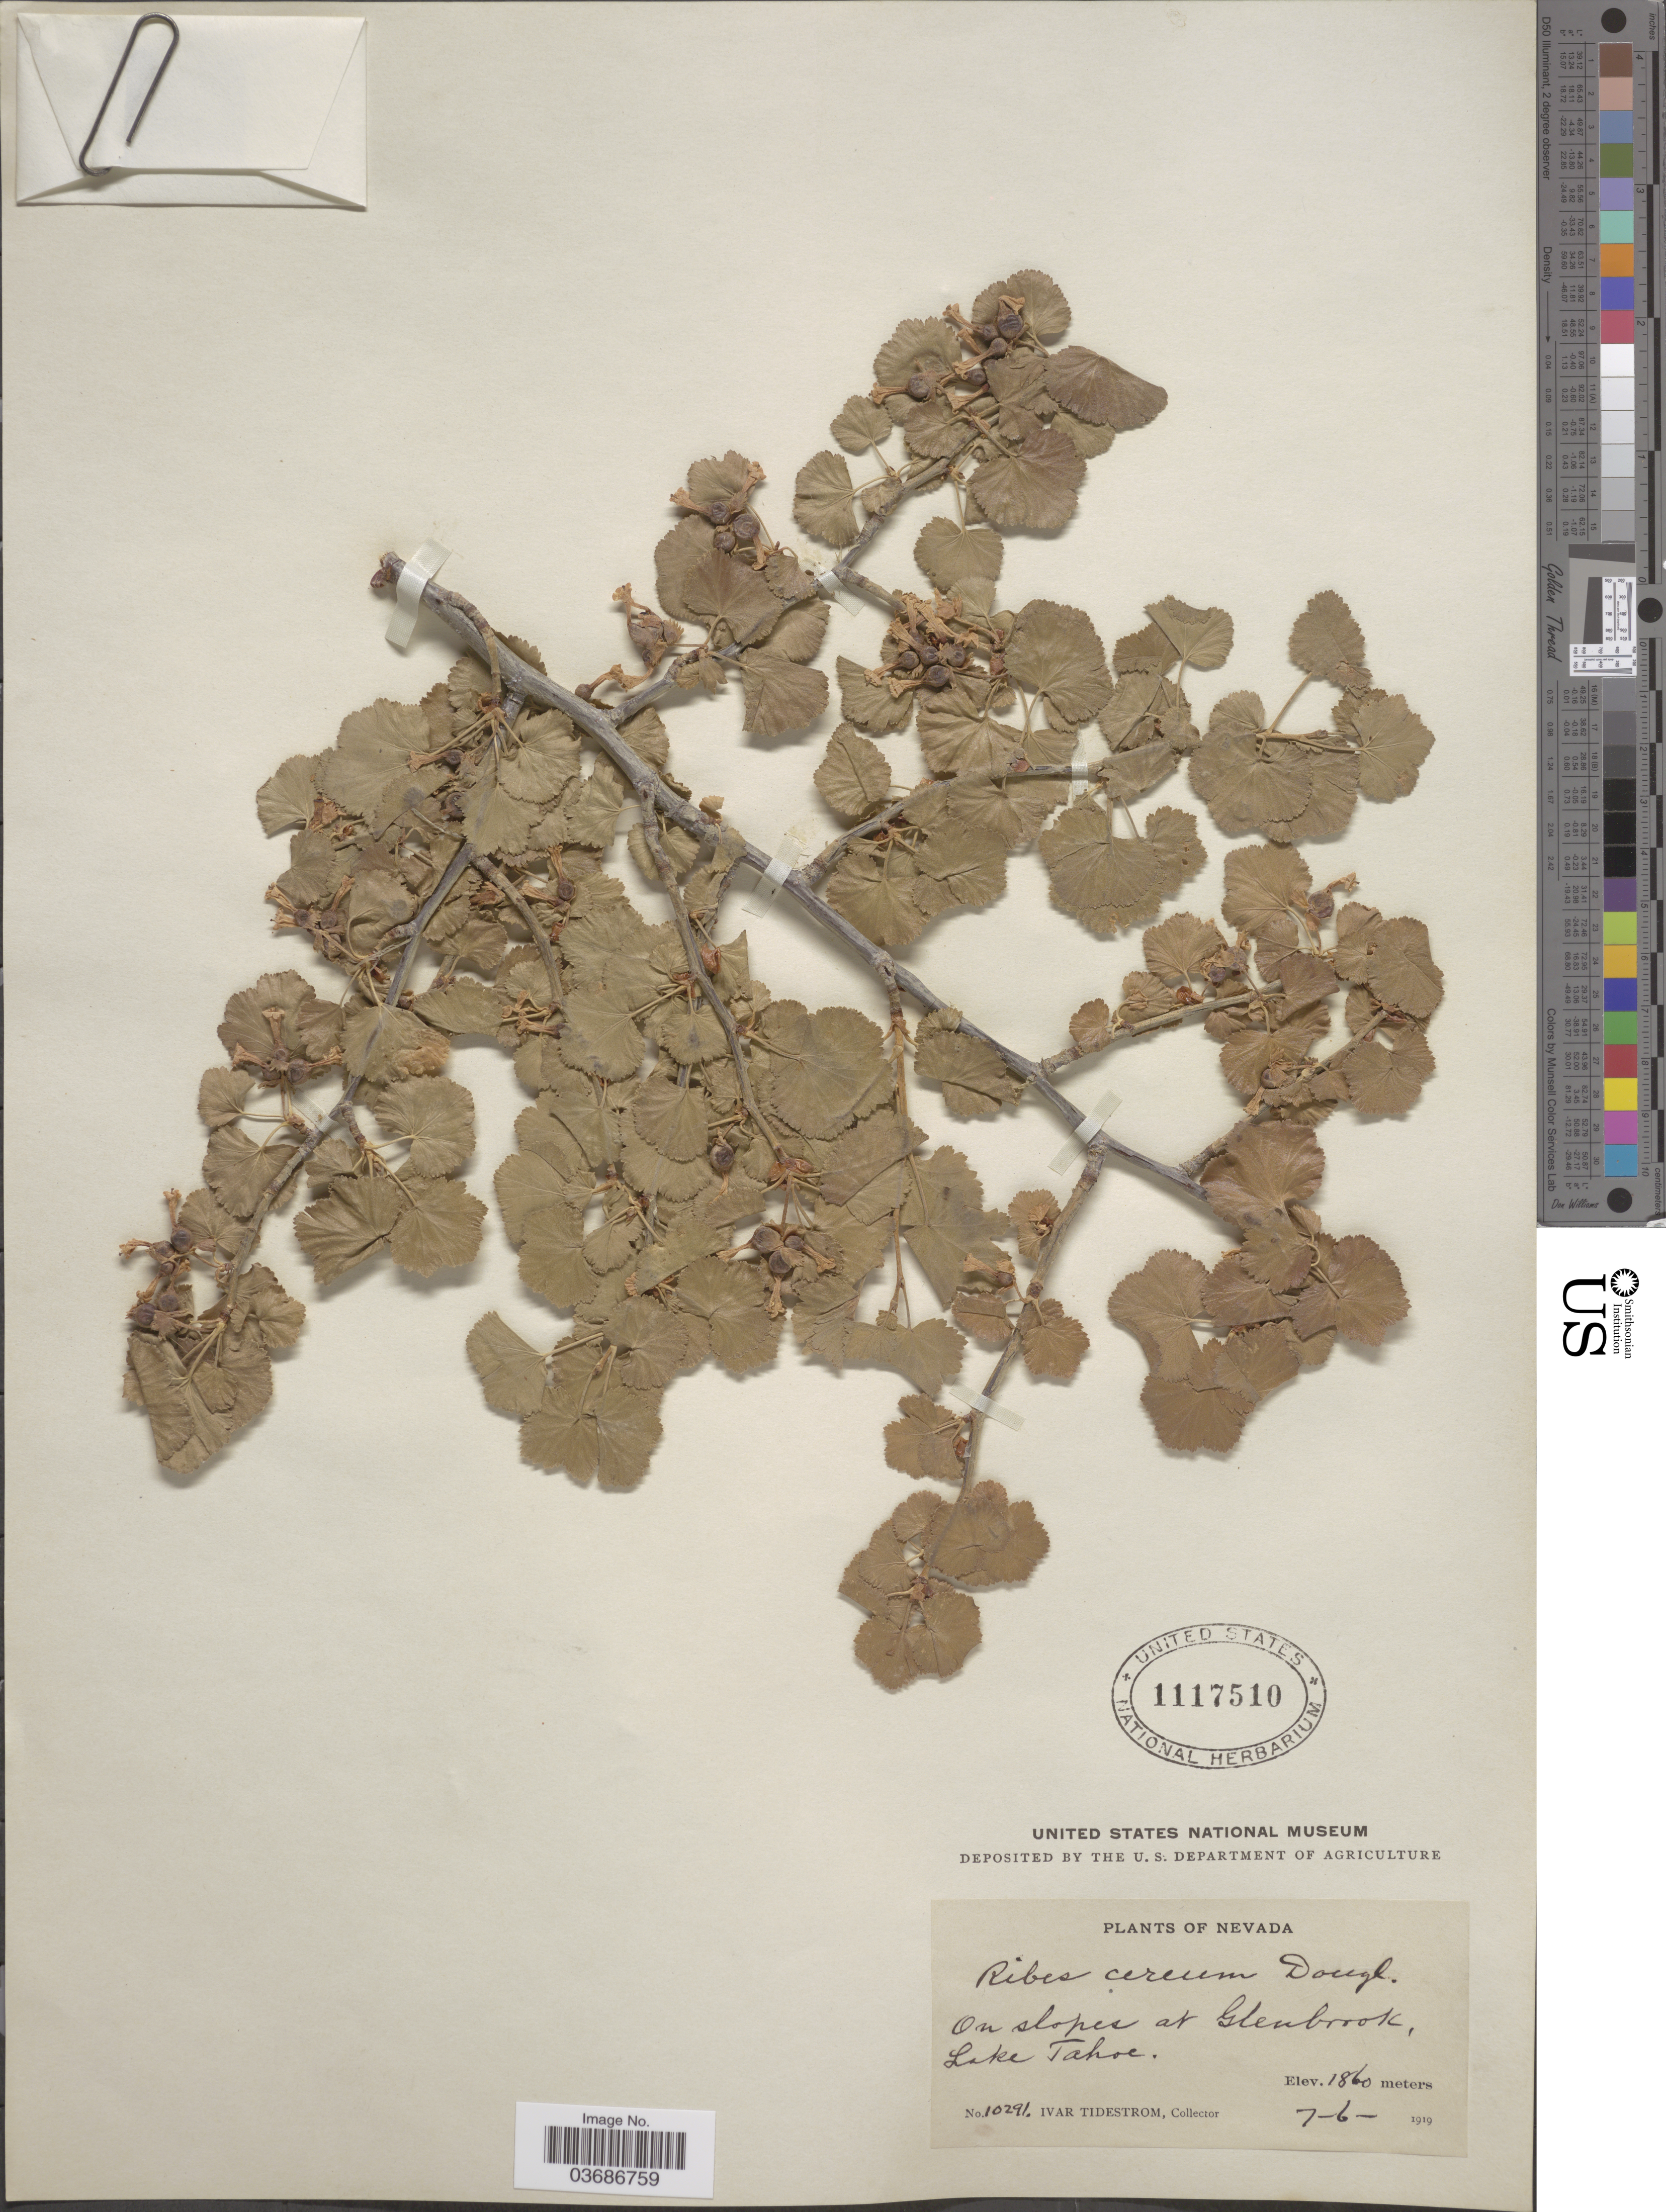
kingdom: Plantae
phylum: Tracheophyta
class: Magnoliopsida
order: Saxifragales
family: Grossulariaceae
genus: Ribes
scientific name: Ribes cereum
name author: Douglas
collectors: I. F. Tidestrom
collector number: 10291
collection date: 1919-07-06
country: United States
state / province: Nevada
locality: On slopes at Glenbrook, Lake Tahoe.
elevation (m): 1860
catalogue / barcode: US 1117510